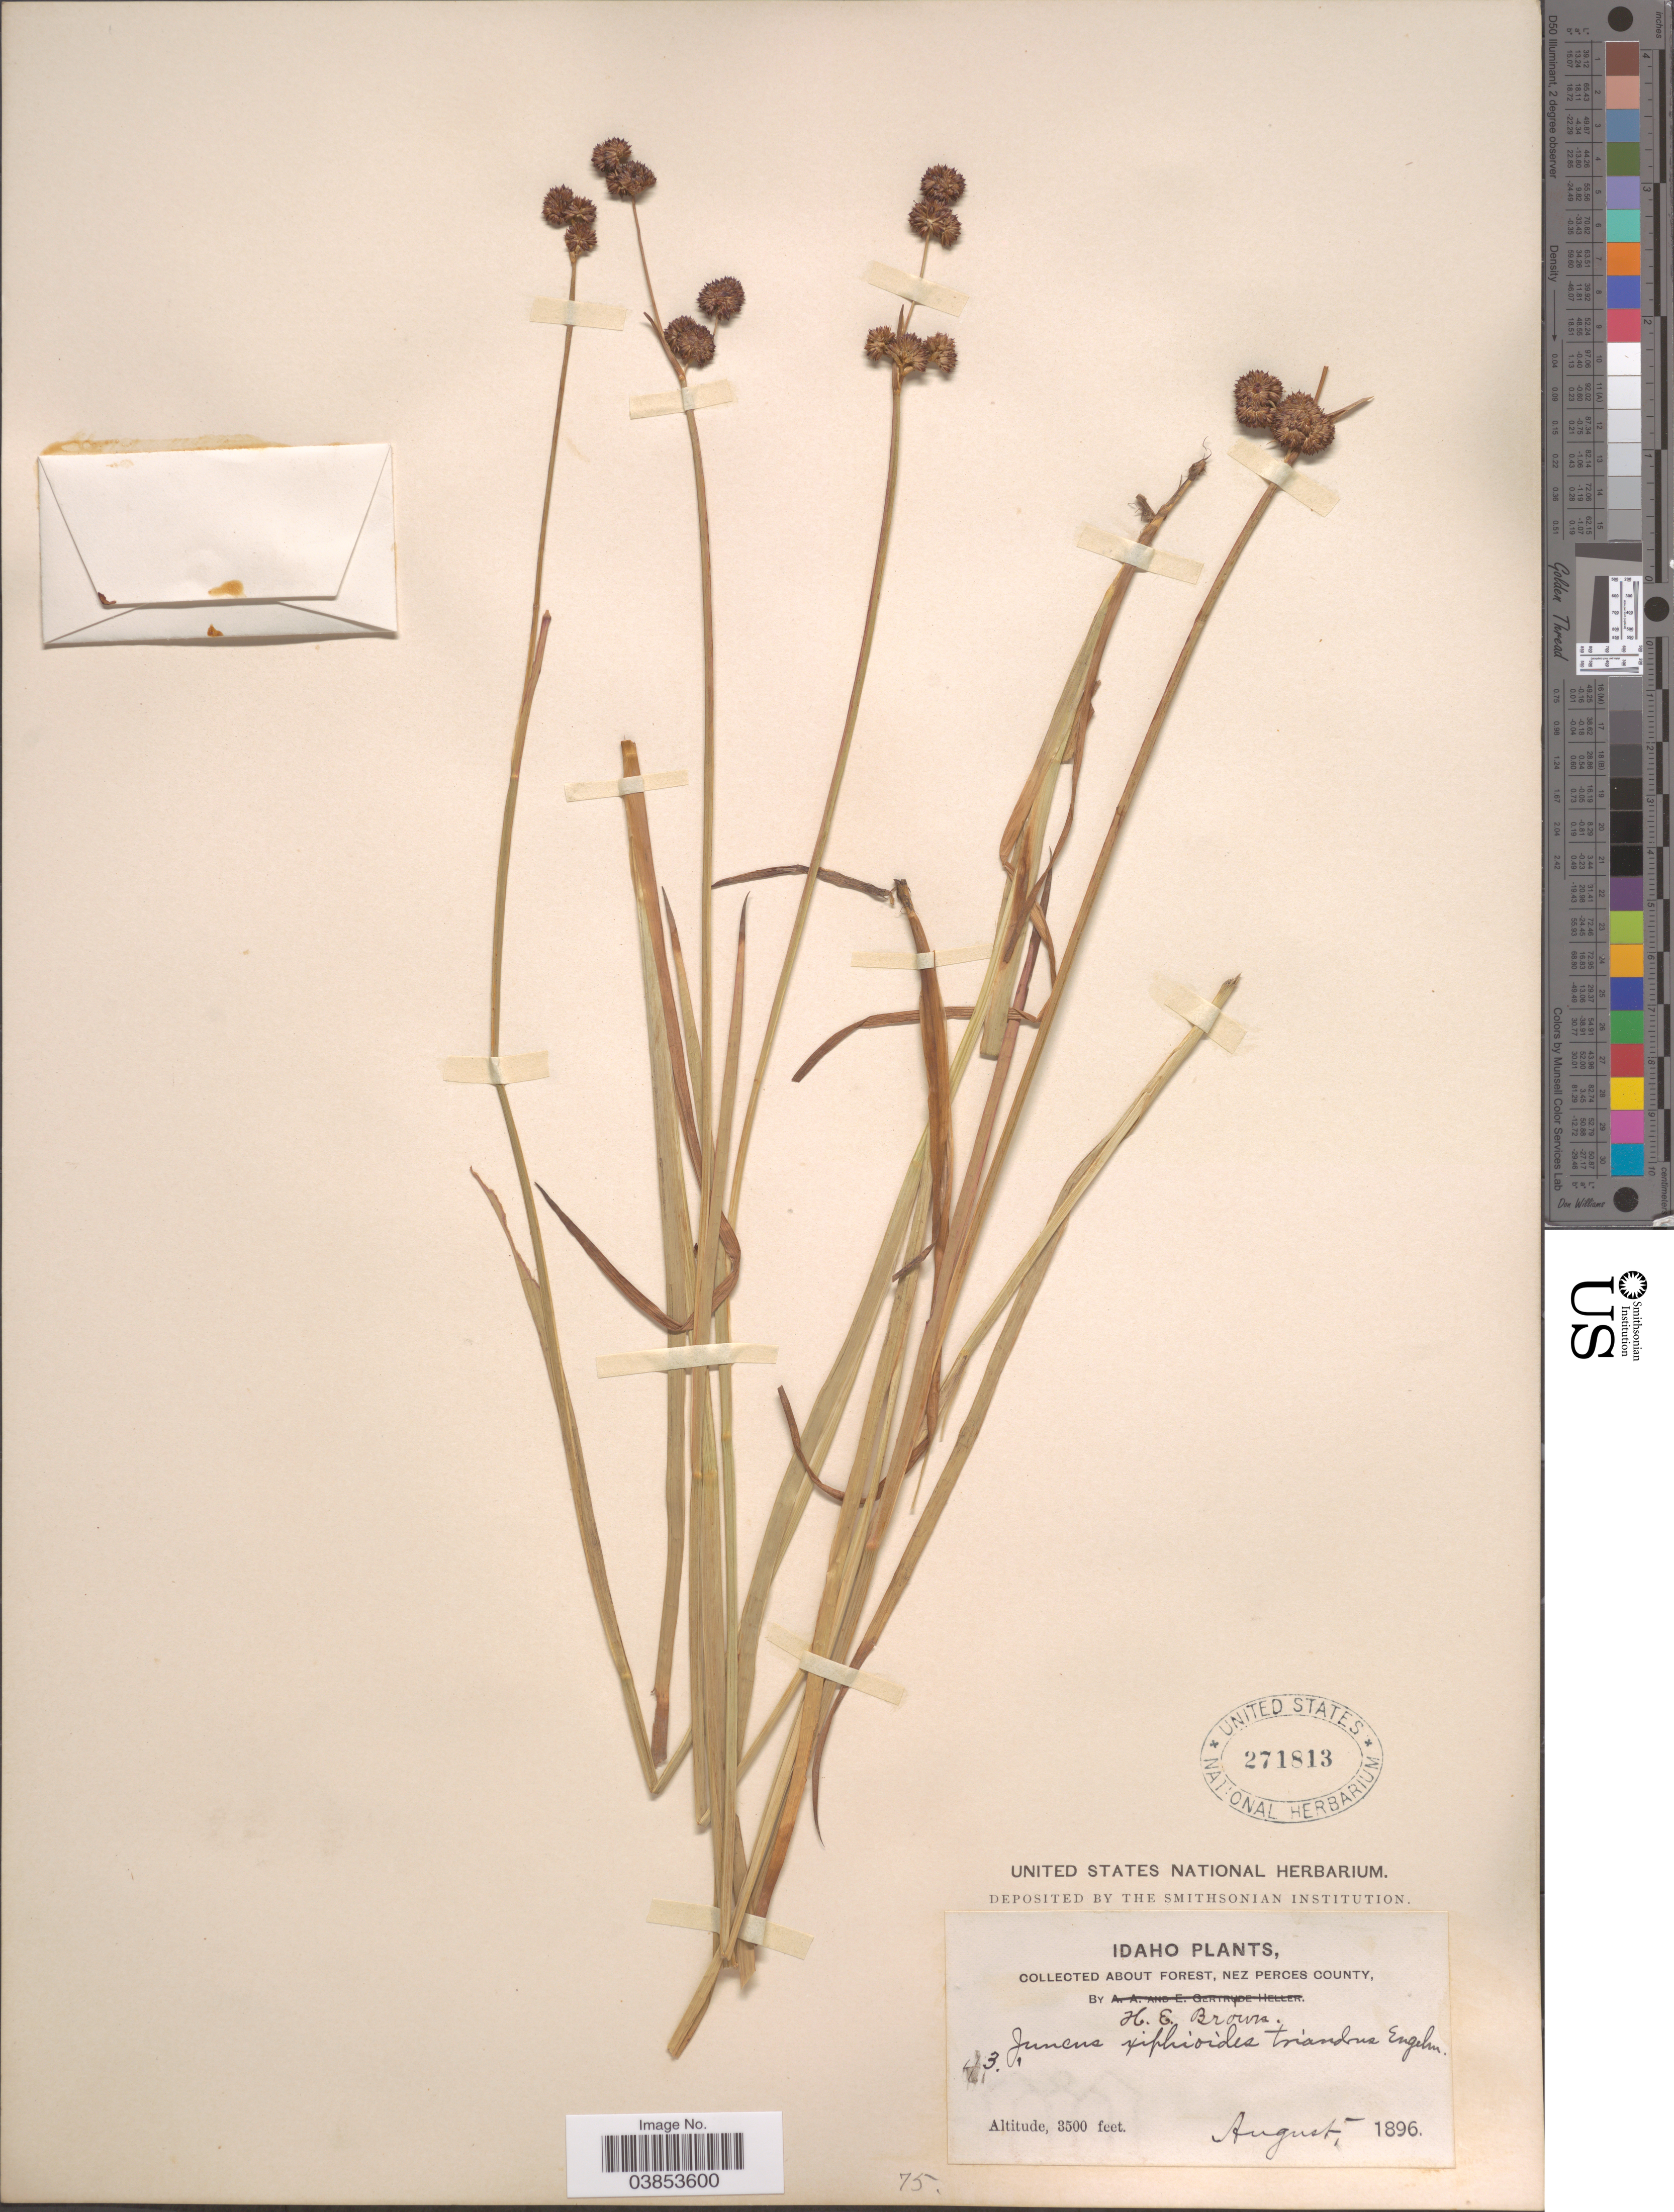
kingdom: Plantae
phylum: Tracheophyta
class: Liliopsida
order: Poales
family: Juncaceae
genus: Juncus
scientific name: Juncus ensifolius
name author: Wikstr.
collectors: H. E. Brown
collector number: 43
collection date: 1896-08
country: United States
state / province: Idaho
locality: About forest, Nez Perces County.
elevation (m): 1067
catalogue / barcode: US 271813